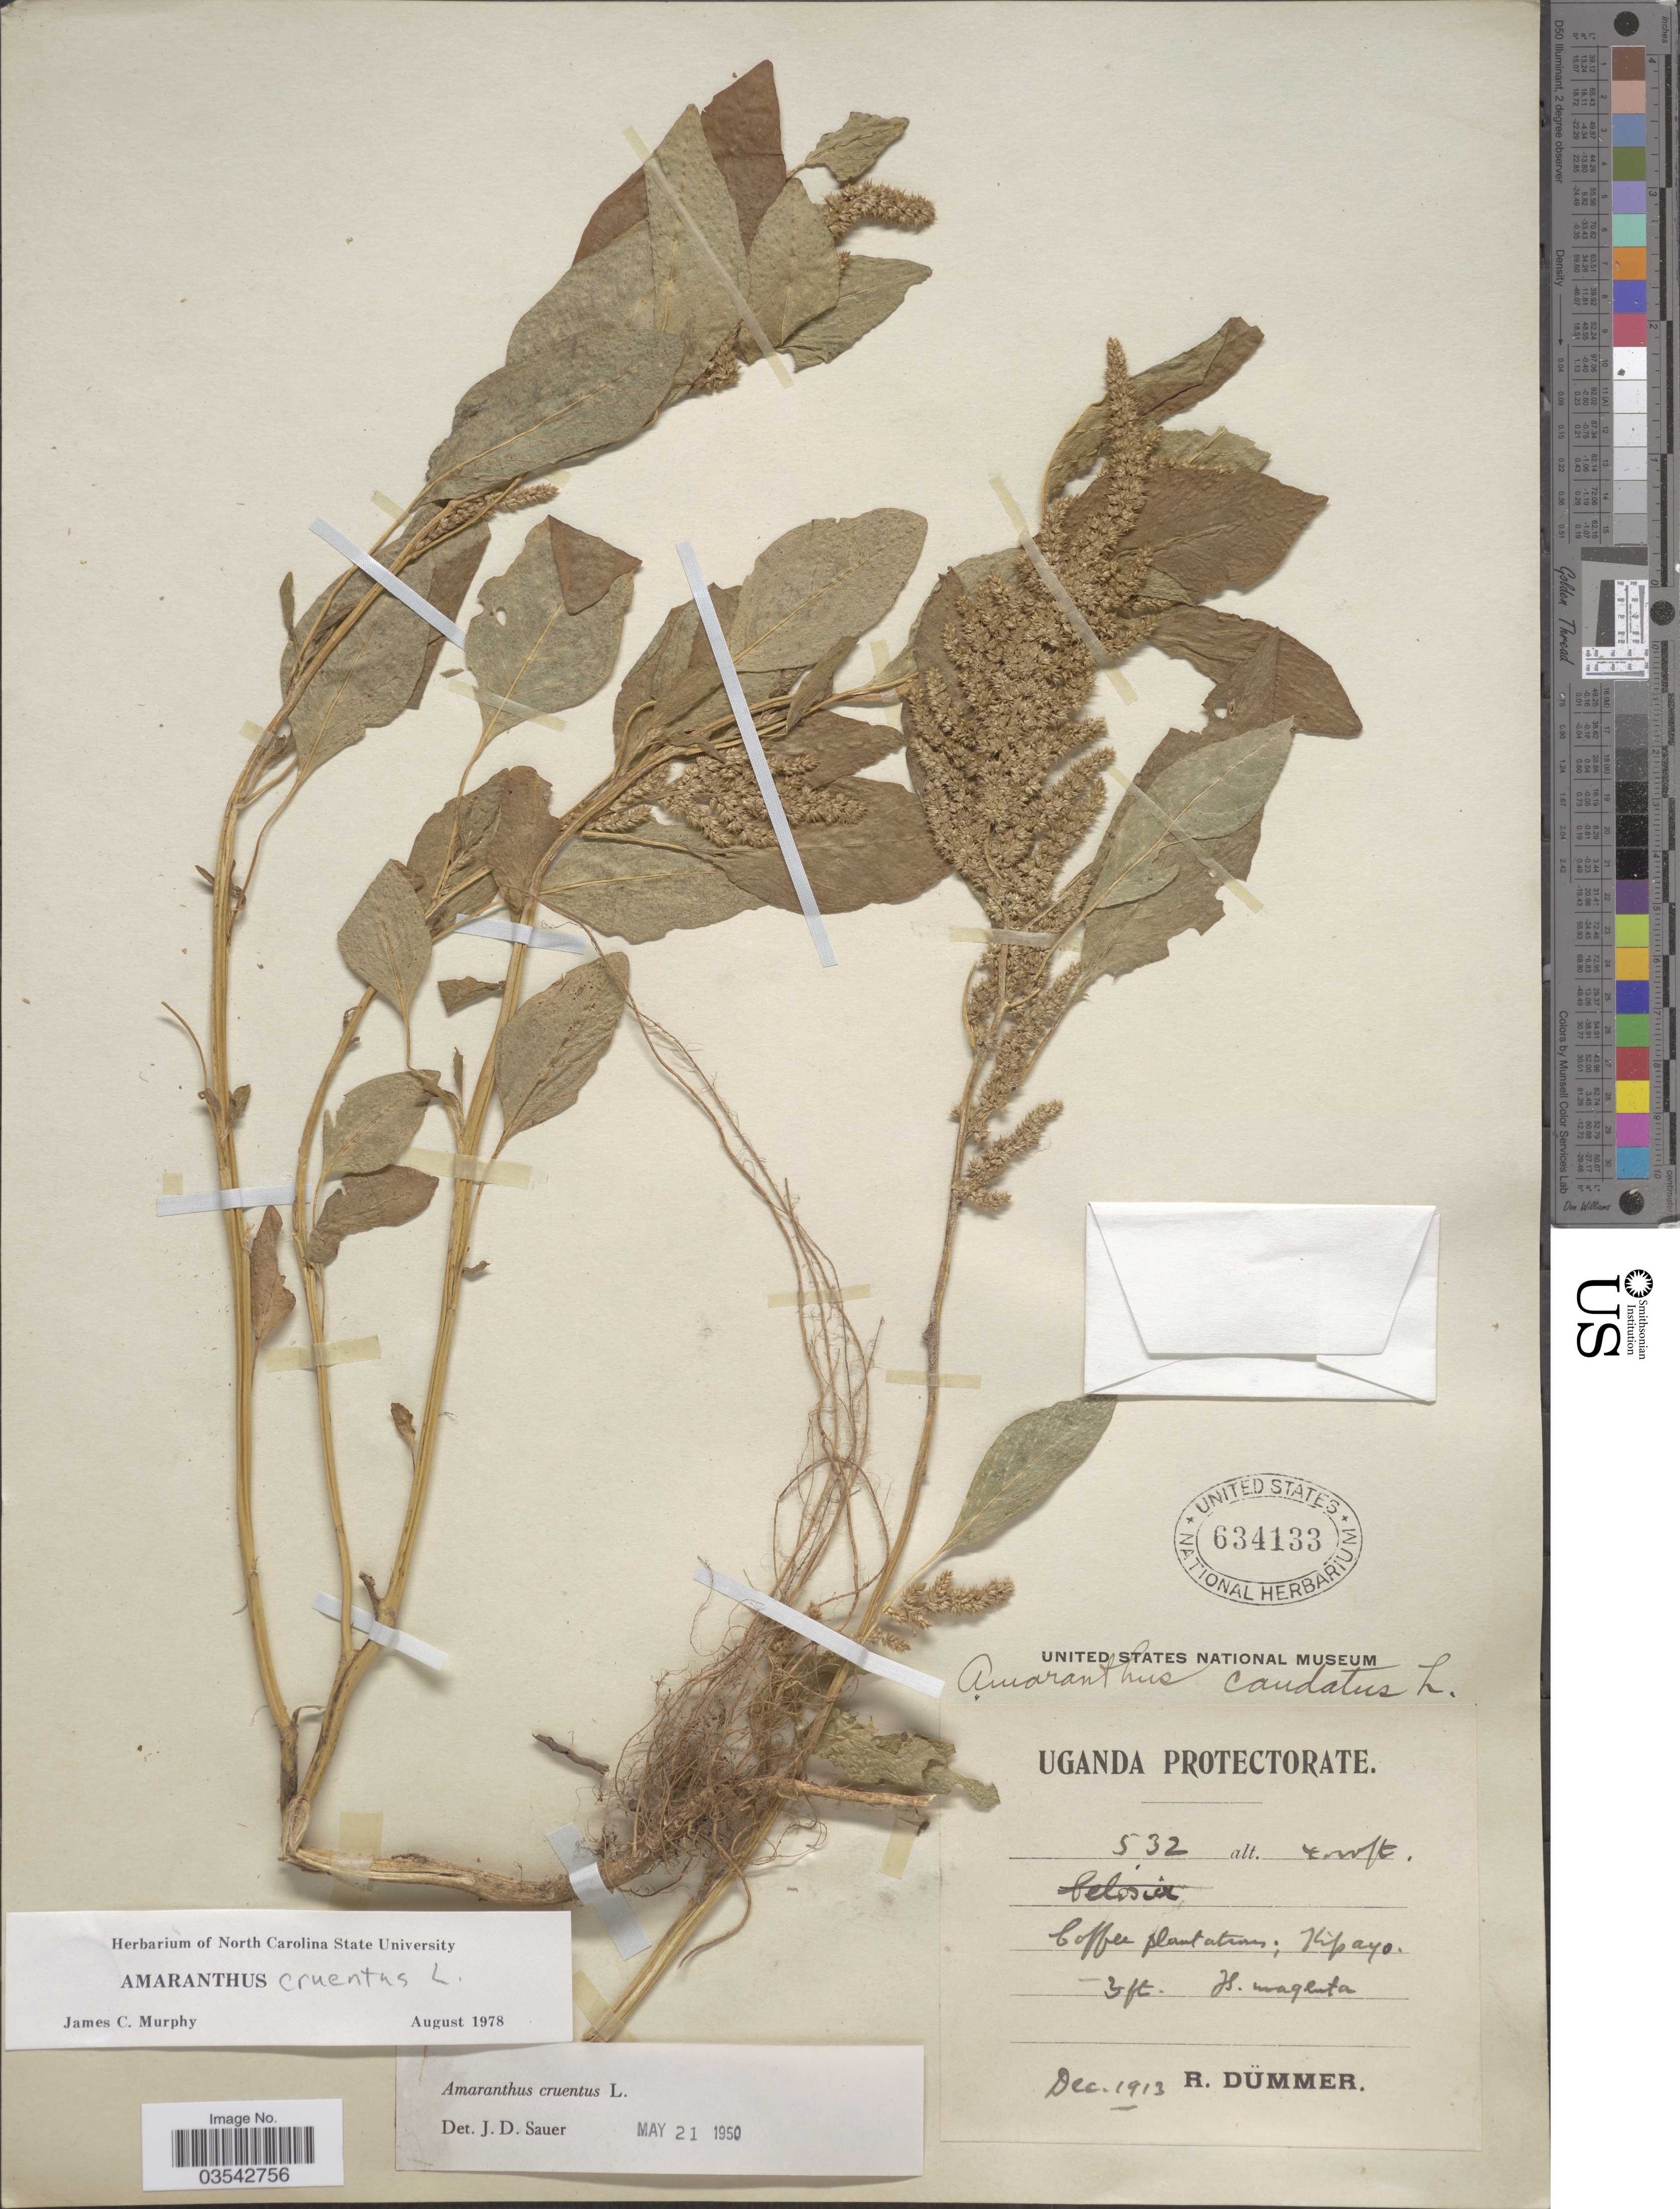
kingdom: Plantae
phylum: Tracheophyta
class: Magnoliopsida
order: Caryophyllales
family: Amaranthaceae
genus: Amaranthus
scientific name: Amaranthus cruentus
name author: L.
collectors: R. A. Dümmer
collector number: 532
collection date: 1913-12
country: Uganda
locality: Uganda Protectorate. Coffee plantations; Kipayo.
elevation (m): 1219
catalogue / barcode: US 634133